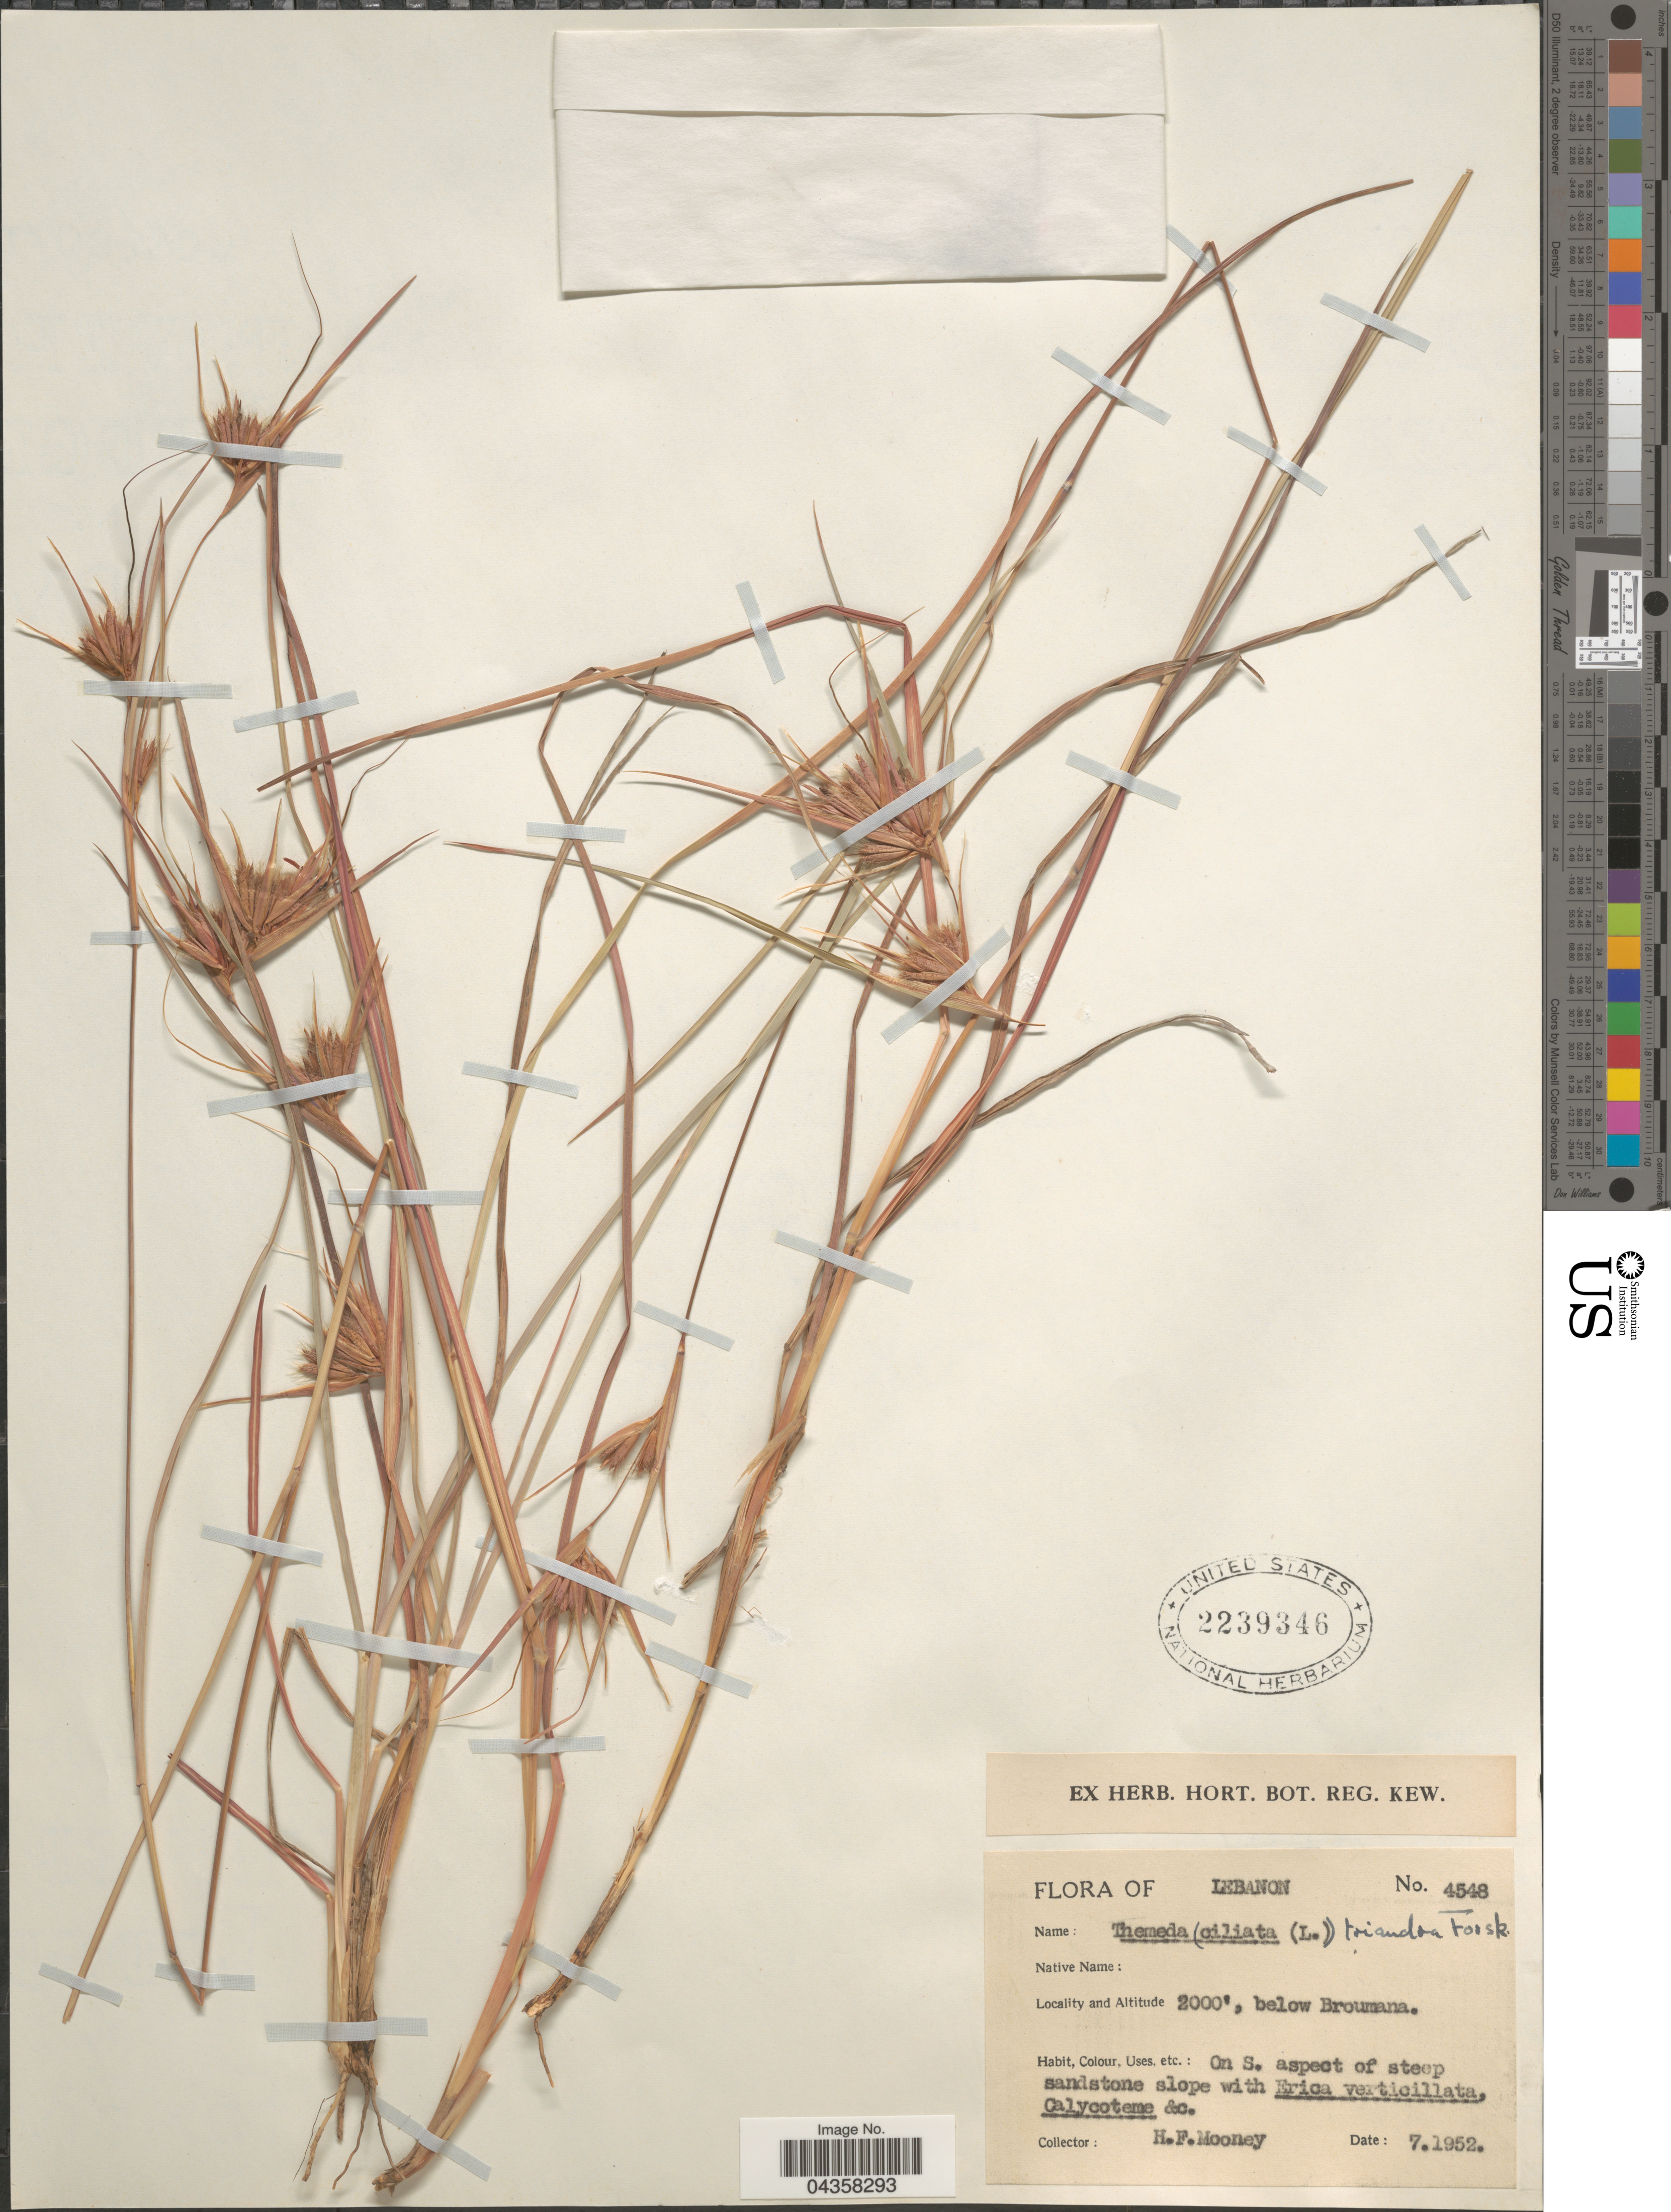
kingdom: Plantae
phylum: Tracheophyta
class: Liliopsida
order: Poales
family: Poaceae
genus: Themeda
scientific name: Themeda triandra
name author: Forssk.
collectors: H. Mooney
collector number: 4548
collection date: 1952-07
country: Lebanon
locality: Below Broumana.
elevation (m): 610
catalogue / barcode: US 2239346